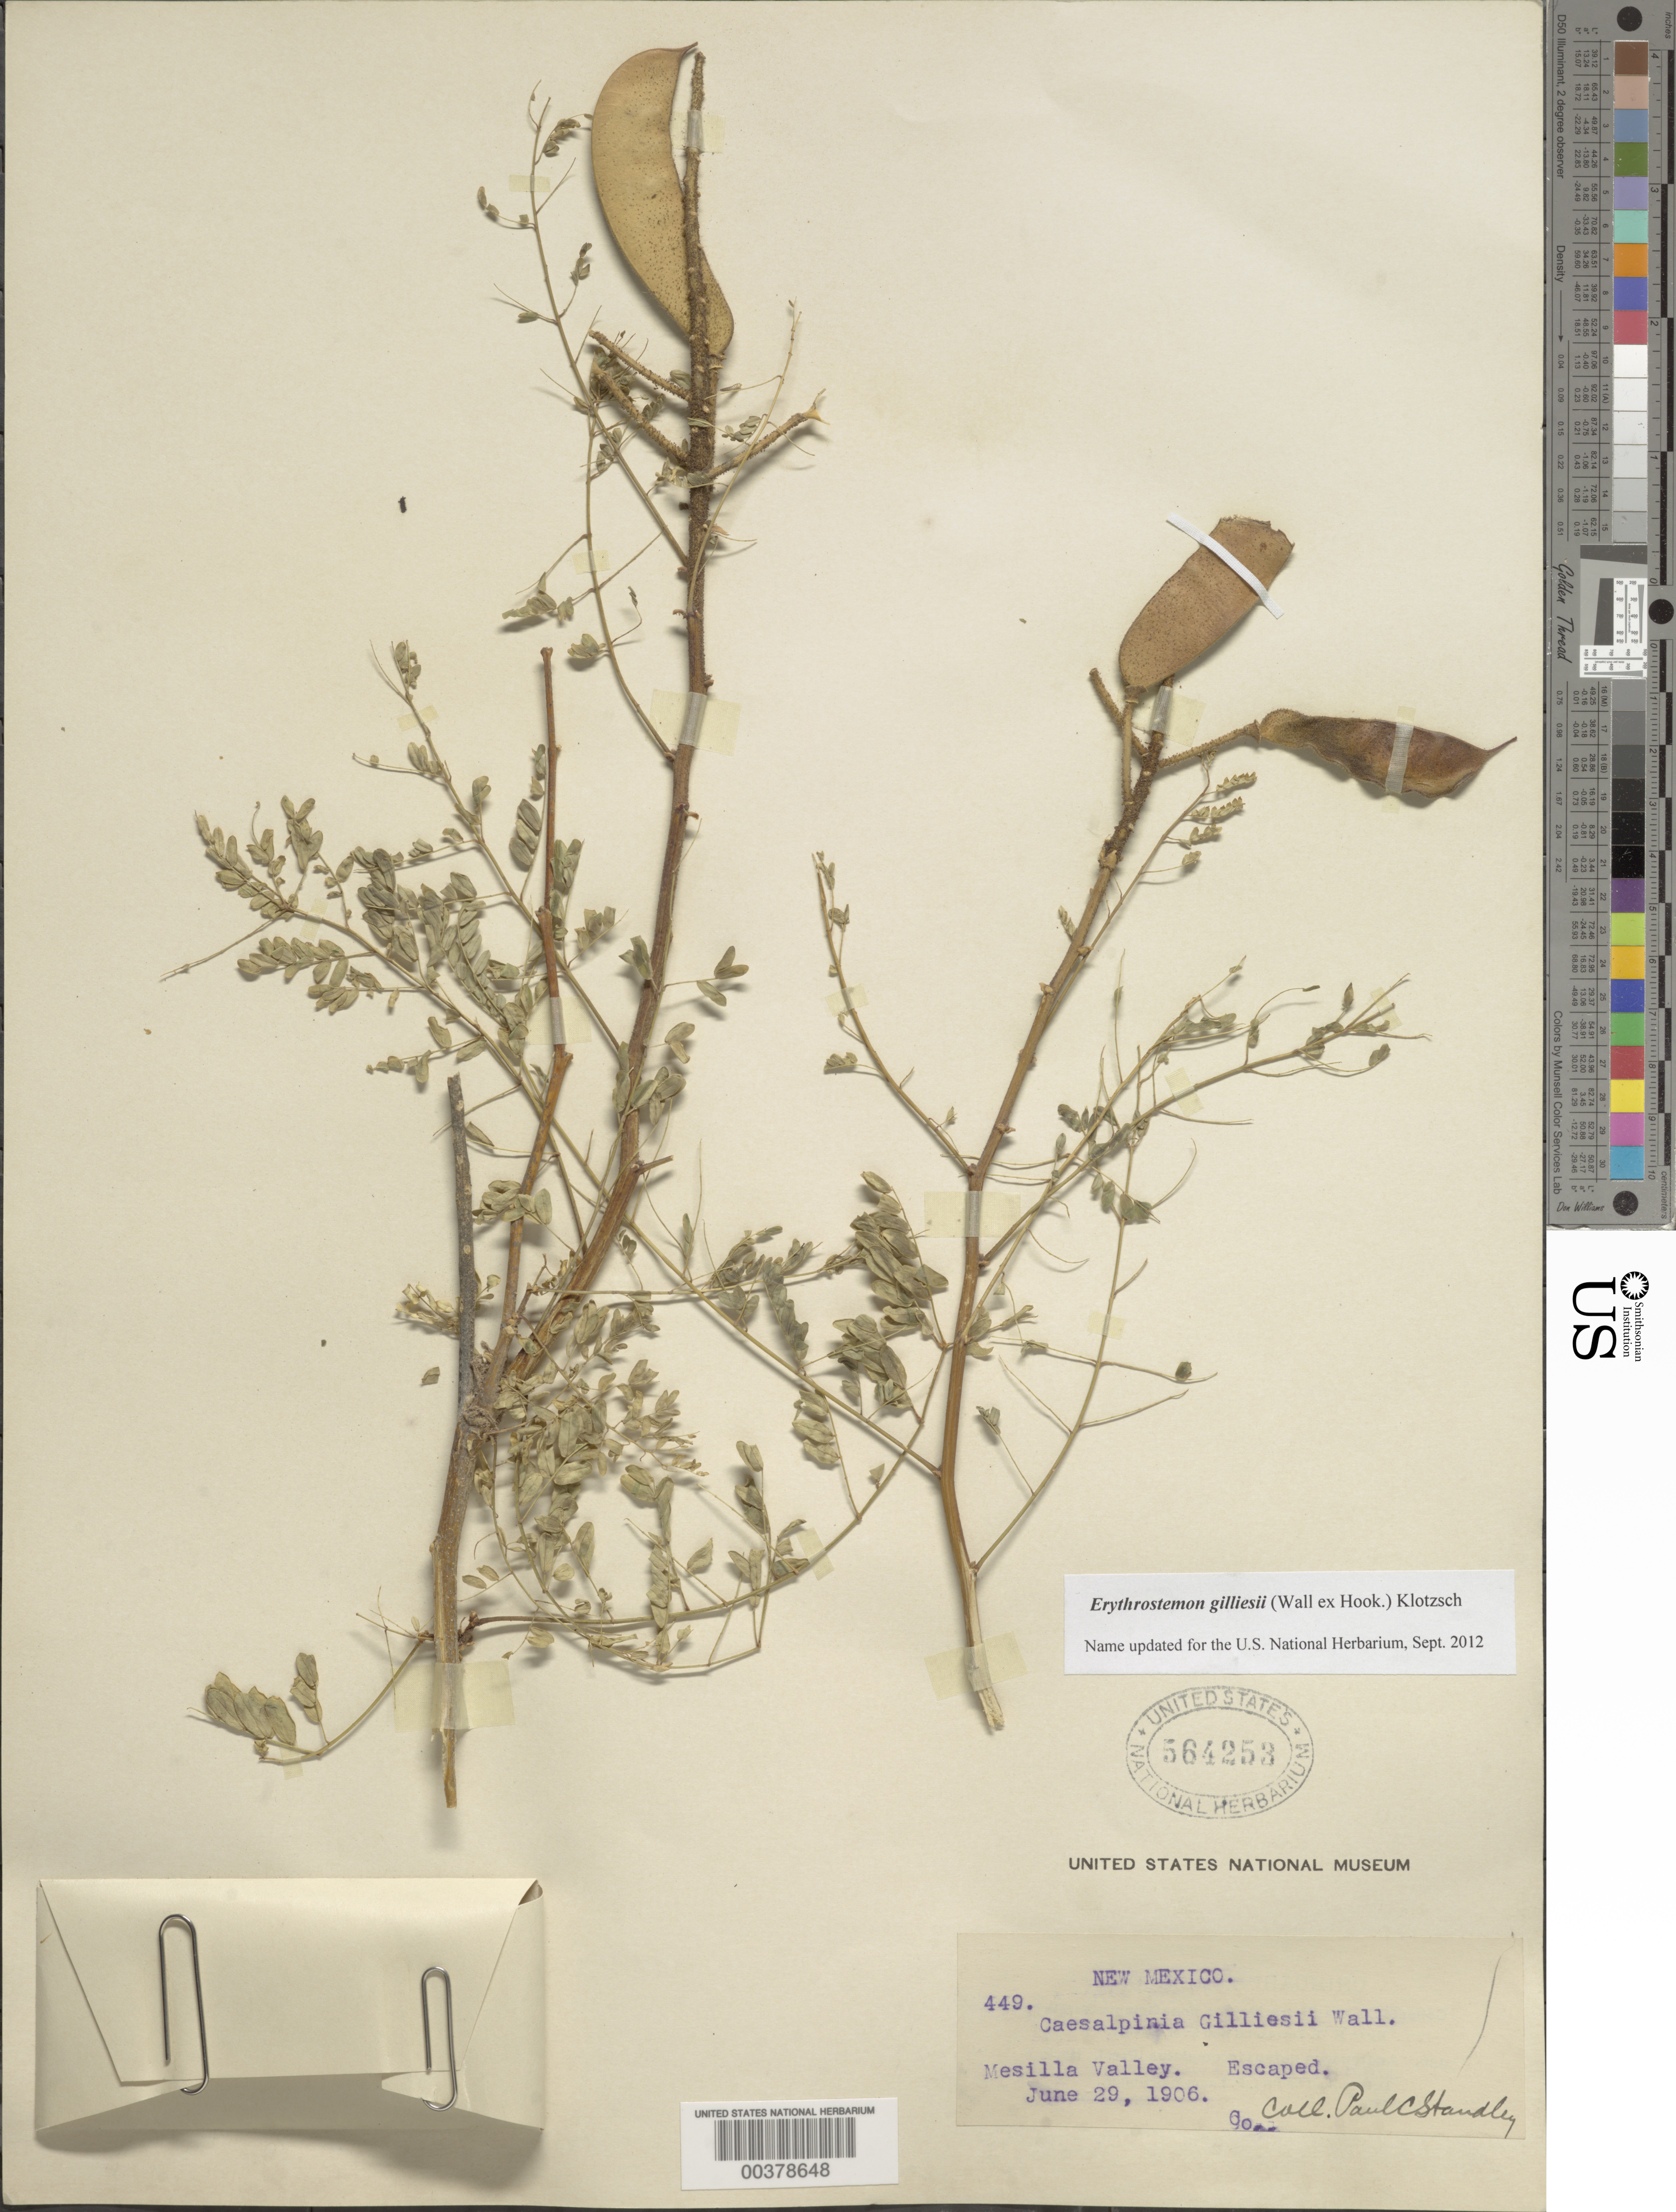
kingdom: Plantae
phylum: Tracheophyta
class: Magnoliopsida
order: Fabales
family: Fabaceae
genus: Erythrostemon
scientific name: Erythrostemon gilliesii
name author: (Hook.) Klotzsch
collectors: P. C. Standley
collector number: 449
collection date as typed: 29 Jun 1906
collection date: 1906-06-29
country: United States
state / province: New Mexico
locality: Mesilla valley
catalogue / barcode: US 564253